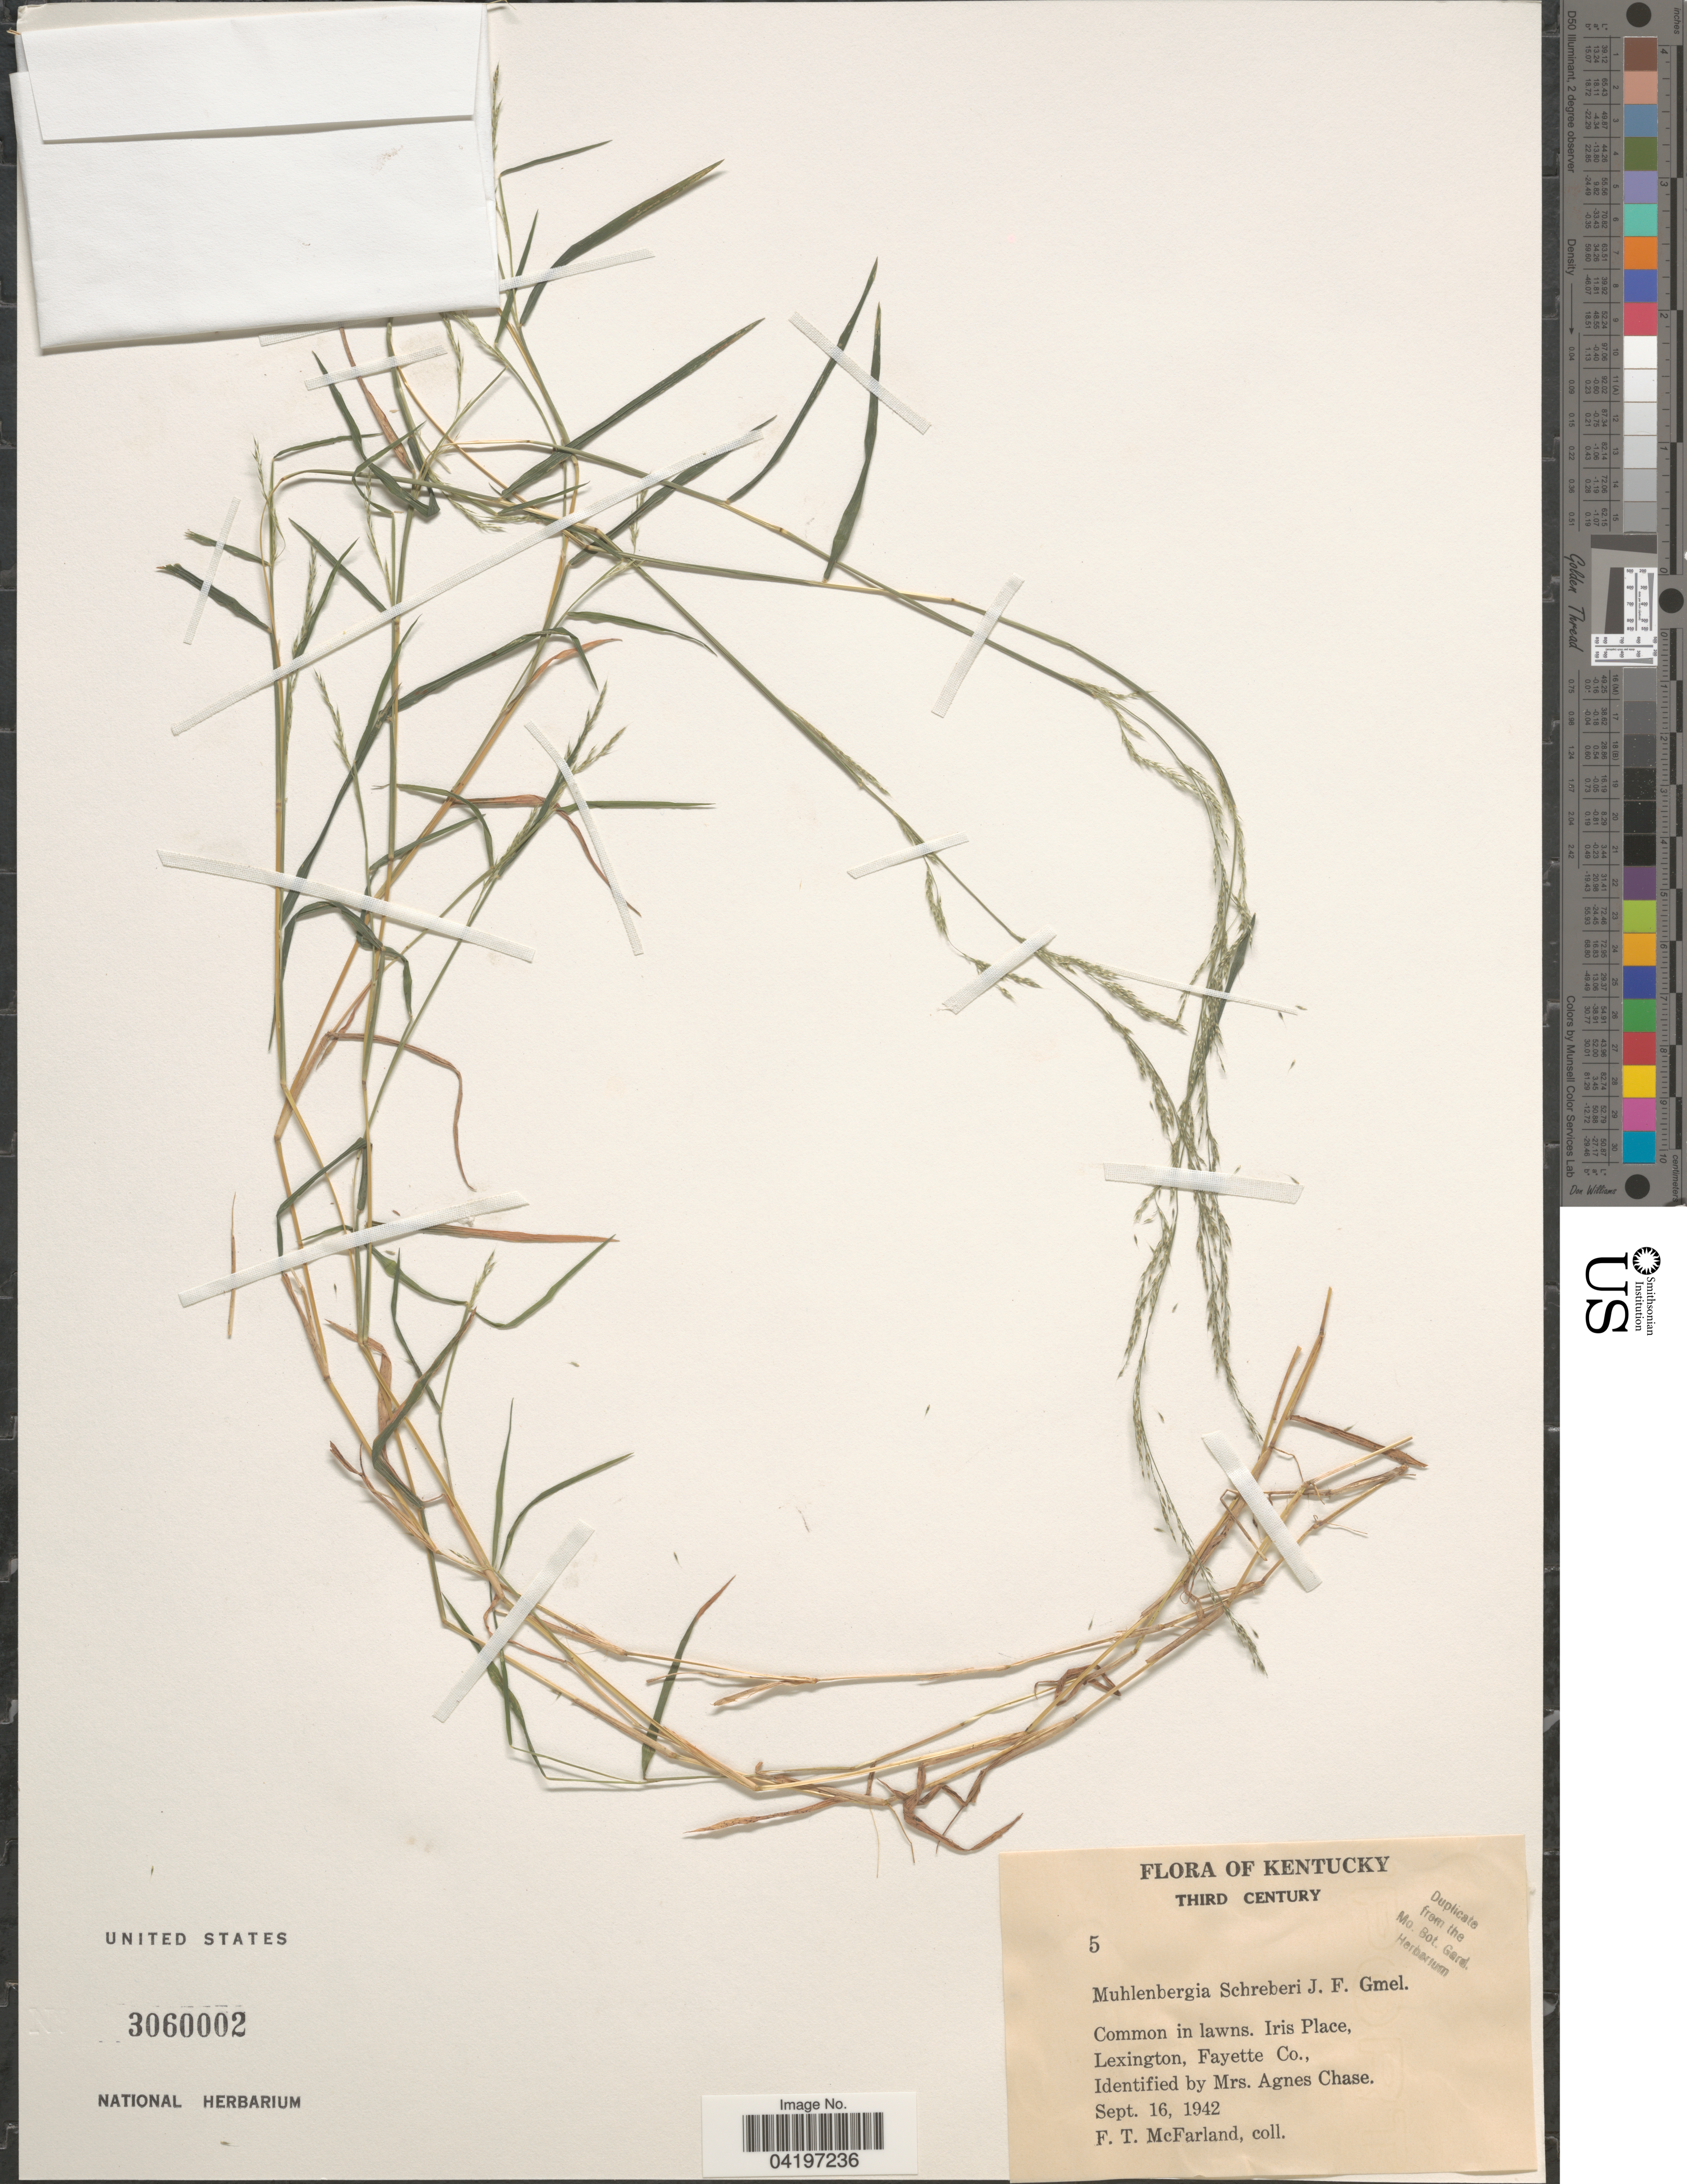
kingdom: Plantae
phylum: Tracheophyta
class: Liliopsida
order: Poales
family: Poaceae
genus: Muhlenbergia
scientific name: Muhlenbergia schreberi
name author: J.F. Gmel.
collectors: F. McFarland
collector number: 5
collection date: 1942-09-16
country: United States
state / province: Kentucky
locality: Third Century. Common in lawns. Iris Place, Lexington, Fayette Co.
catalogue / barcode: US 3060002